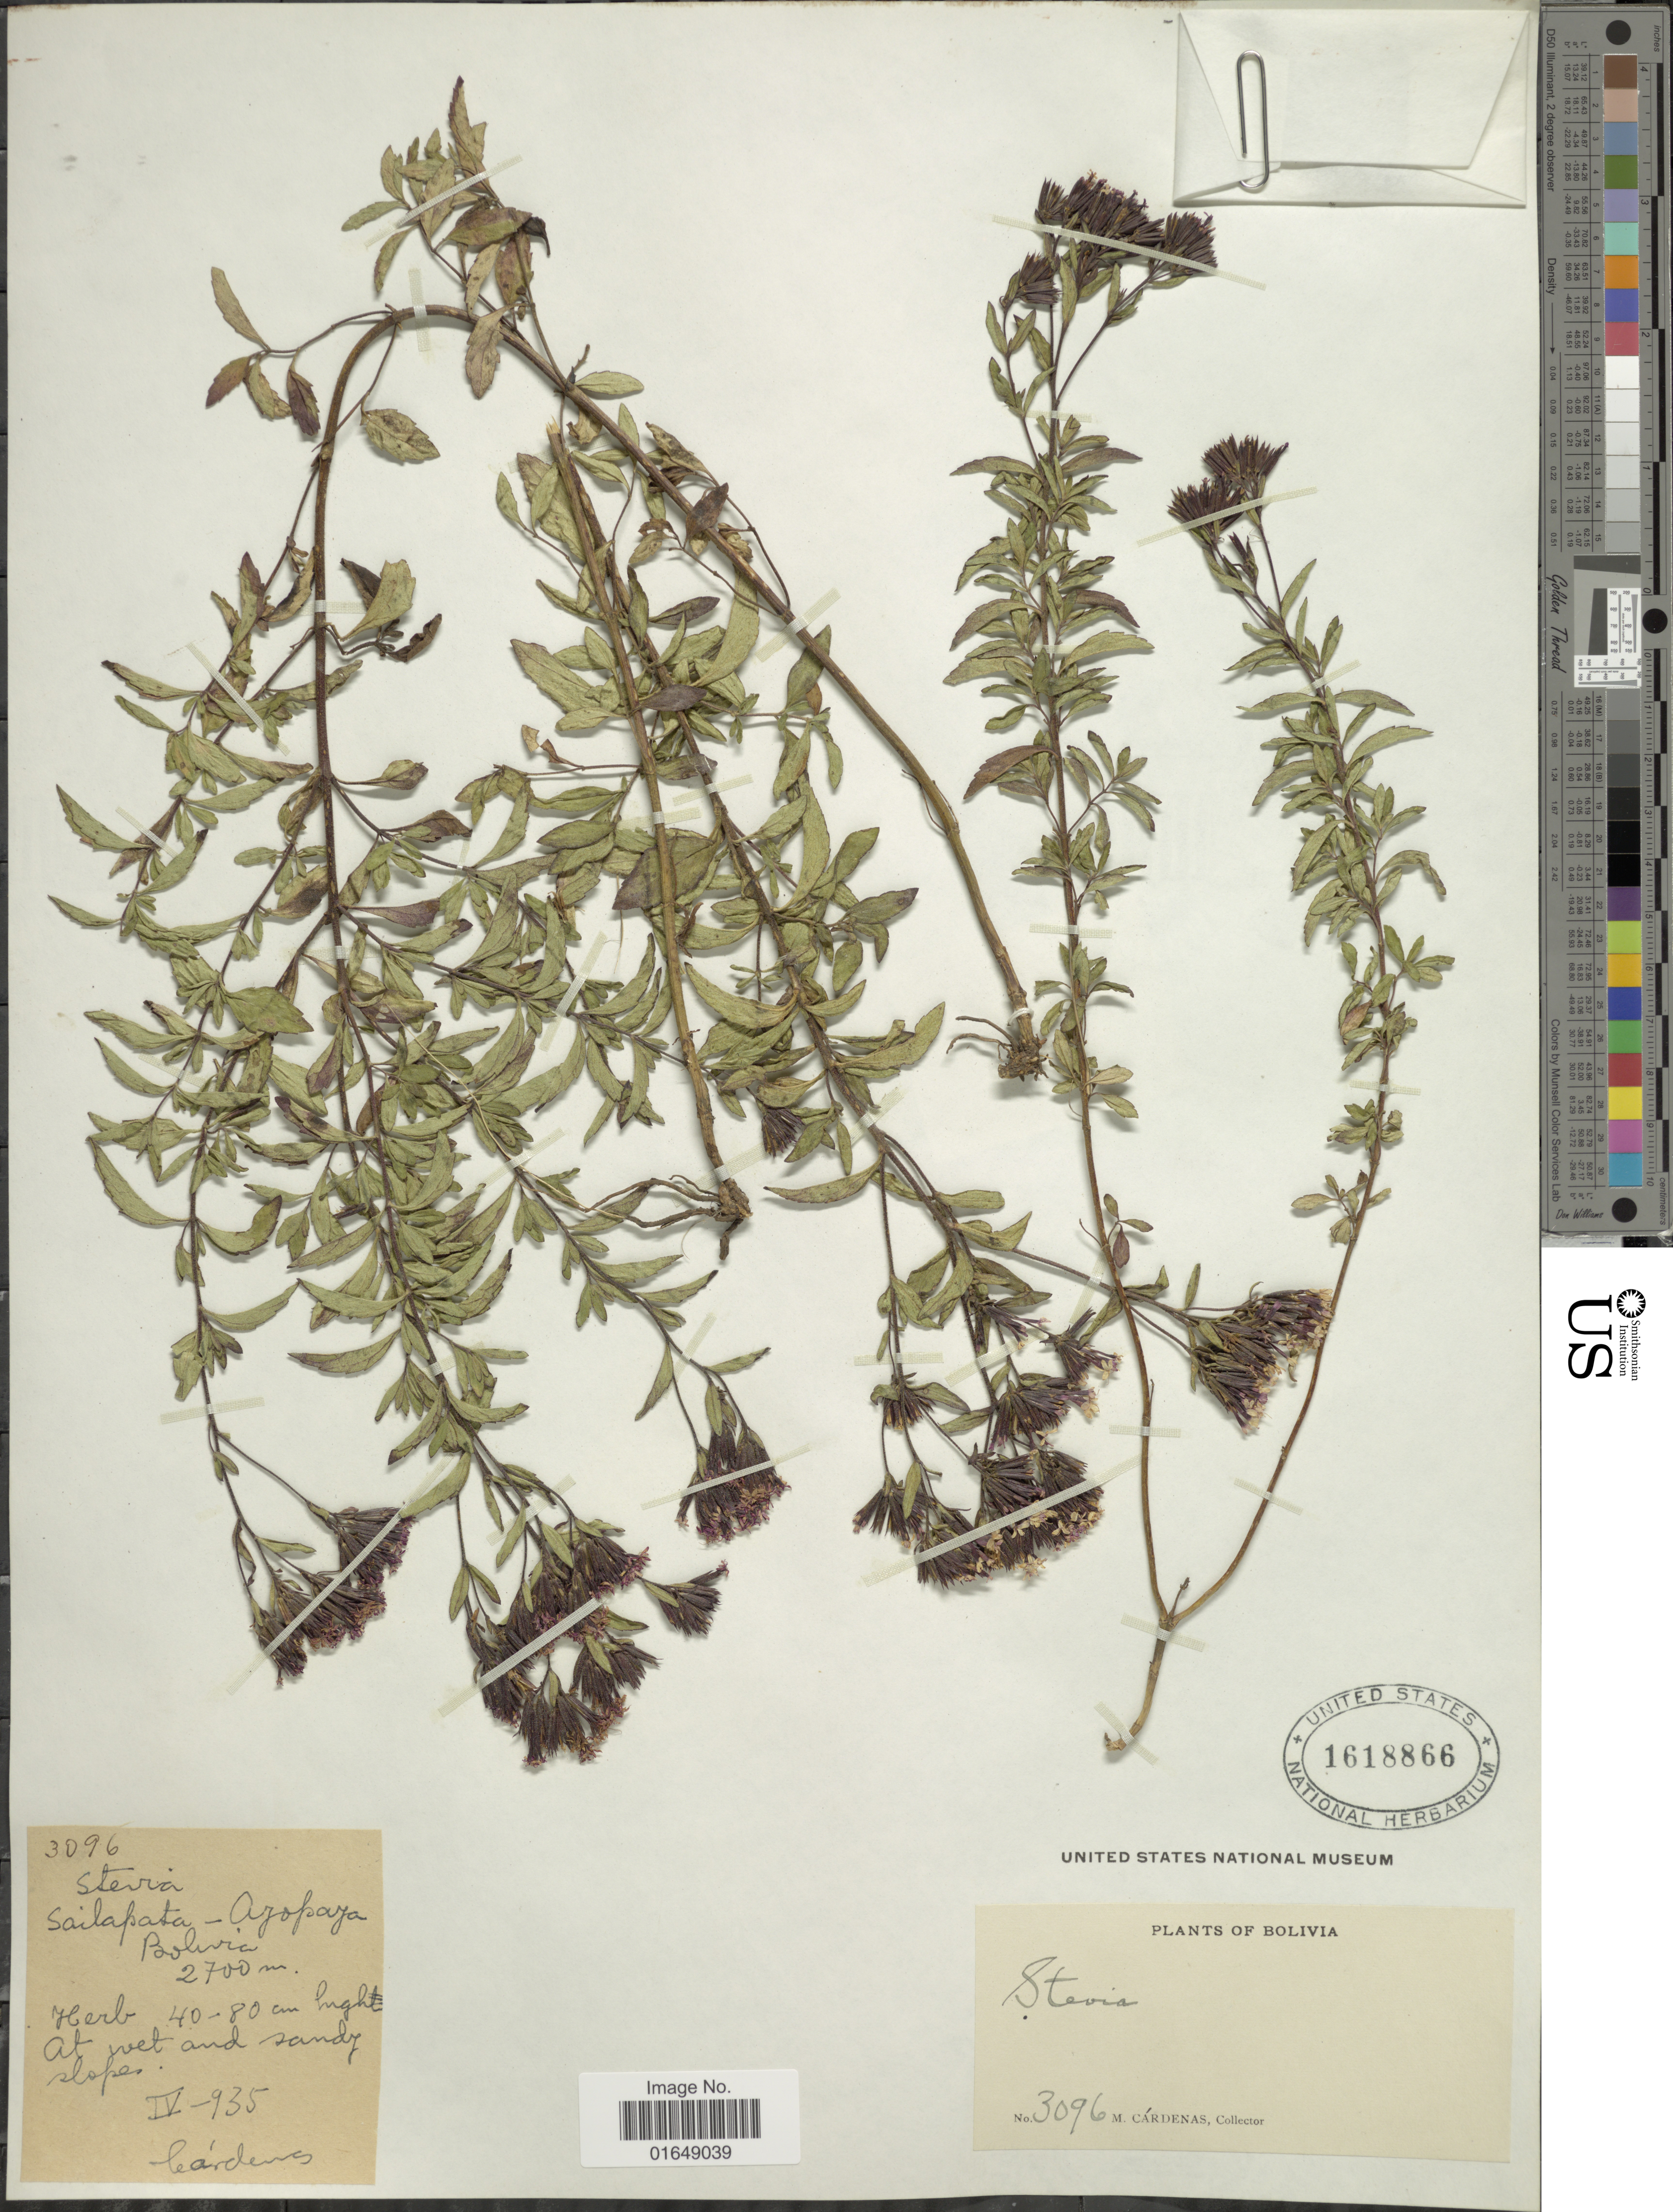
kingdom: Plantae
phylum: Tracheophyta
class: Magnoliopsida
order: Asterales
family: Asteraceae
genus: Stevia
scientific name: Stevia sp.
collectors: M. Cárdenas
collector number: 3096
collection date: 1935-04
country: Bolivia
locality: Sailapata-Ayopayo.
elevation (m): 2700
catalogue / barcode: US 1618866